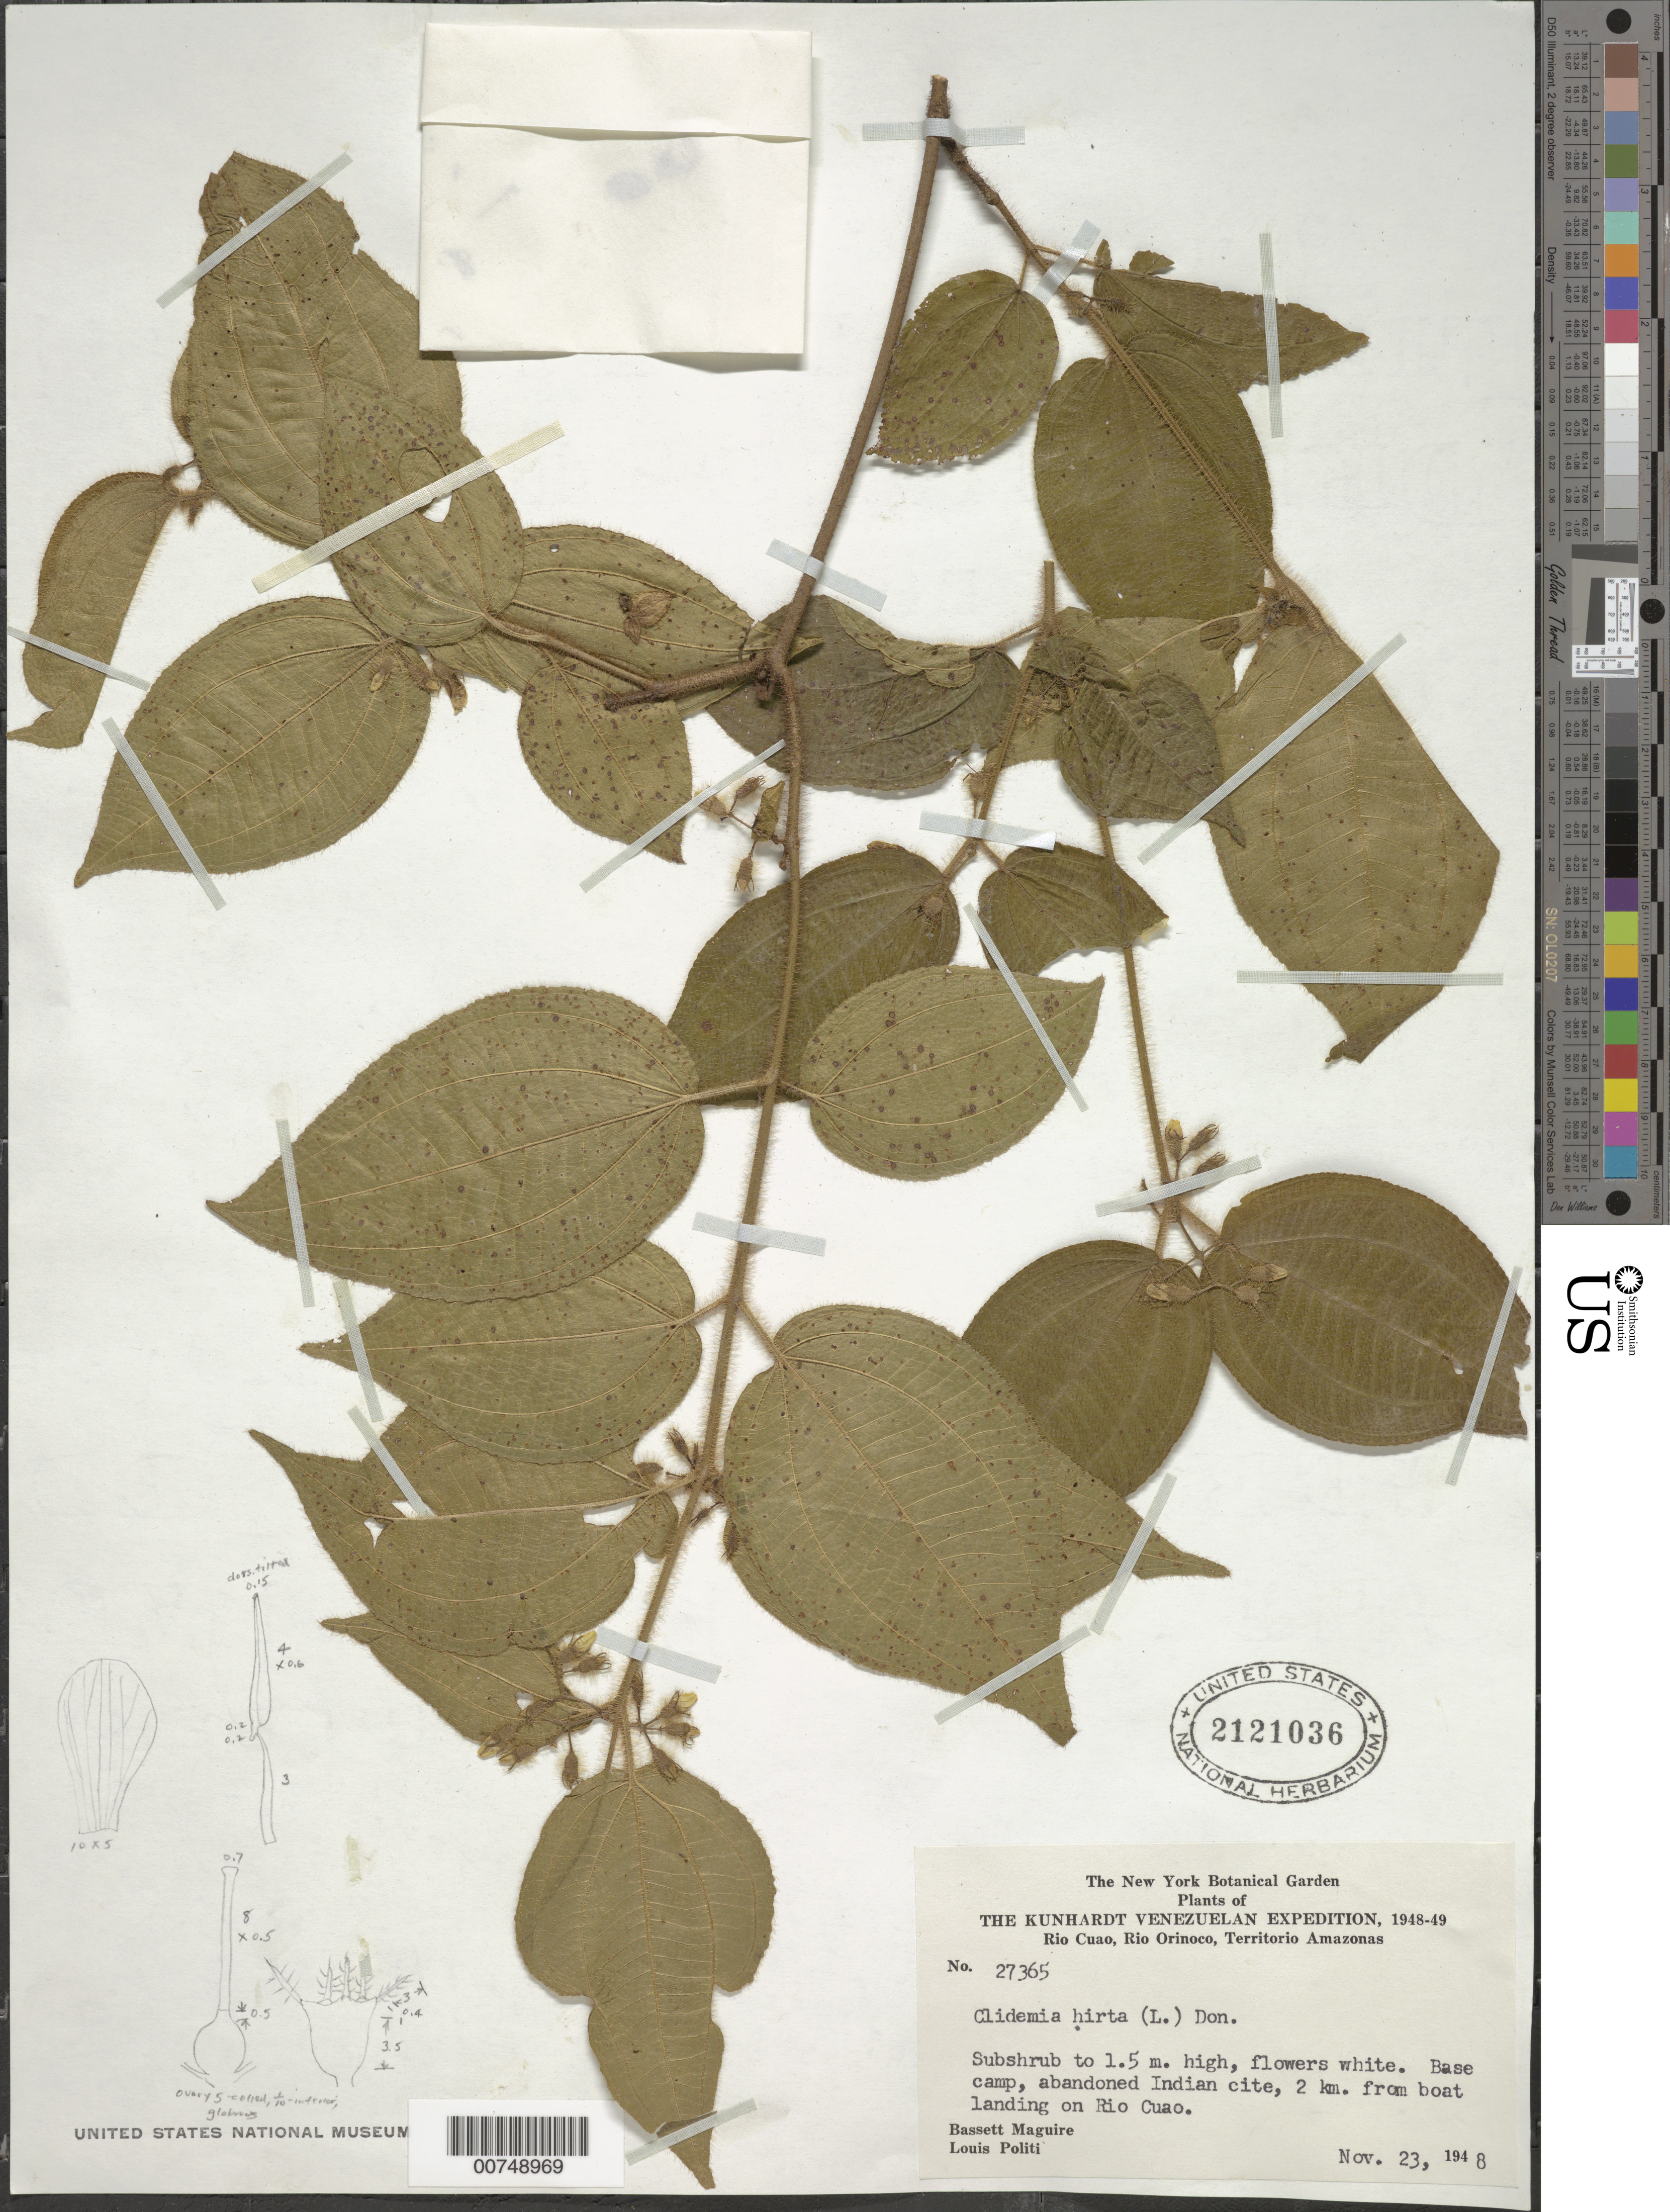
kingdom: Plantae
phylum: Tracheophyta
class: Magnoliopsida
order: Myrtales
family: Melastomataceae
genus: Clidemia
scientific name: Clidemia hirta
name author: (L.) D. Don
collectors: B. Maguire & L. Politi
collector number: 27365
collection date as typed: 23-Nov-48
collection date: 1948-11-23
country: Venezuela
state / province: Amazonas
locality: Río Cuao, base camp abandoned Indian site, 2 km from boat landing on Río Cuao; Río Orinoco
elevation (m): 145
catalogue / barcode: US 2121036